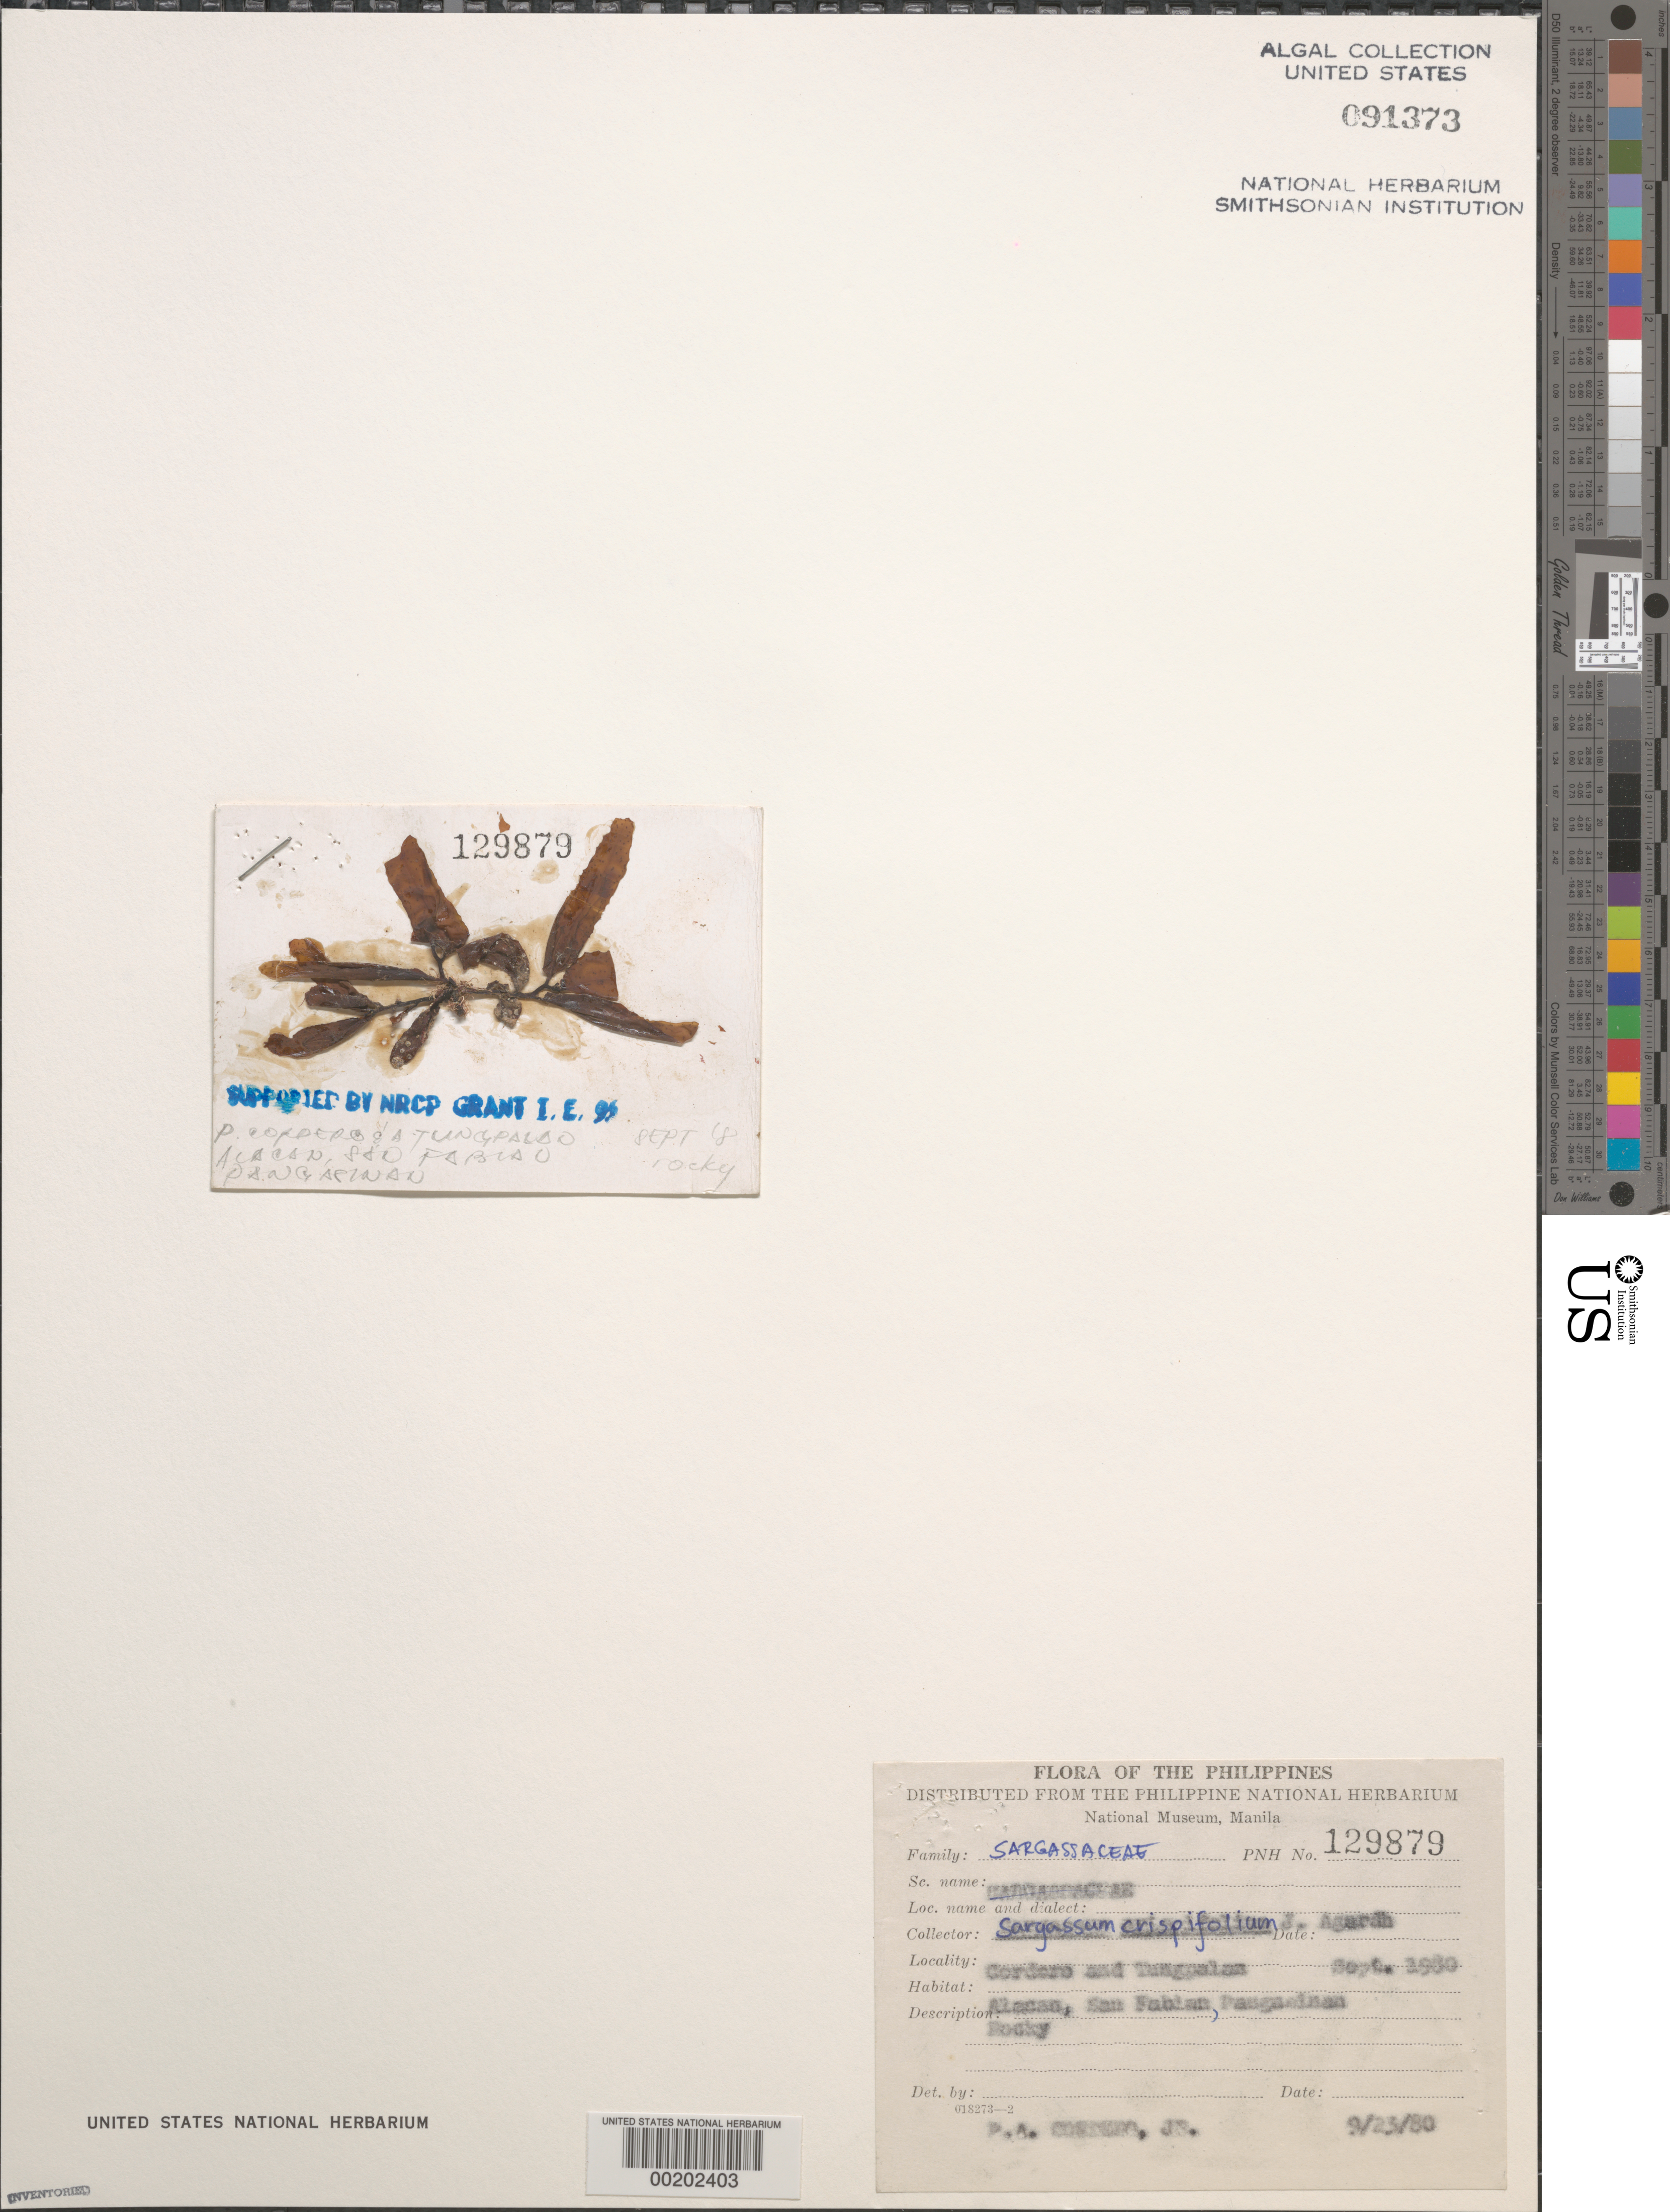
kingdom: Chromista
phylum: Ochrophyta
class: Phaeophyceae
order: Fucales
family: Sargassaceae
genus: Sargassum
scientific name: Sargassum crispifolium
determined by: Cordero, P. A., Jr.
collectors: P. A. Cordero & A. Tungpalan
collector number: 129879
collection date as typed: Sep 1980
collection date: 1980-09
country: Philippines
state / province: Ilocos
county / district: Pangasinan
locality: Alacan, san fabian, pangasinan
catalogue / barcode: US 91373